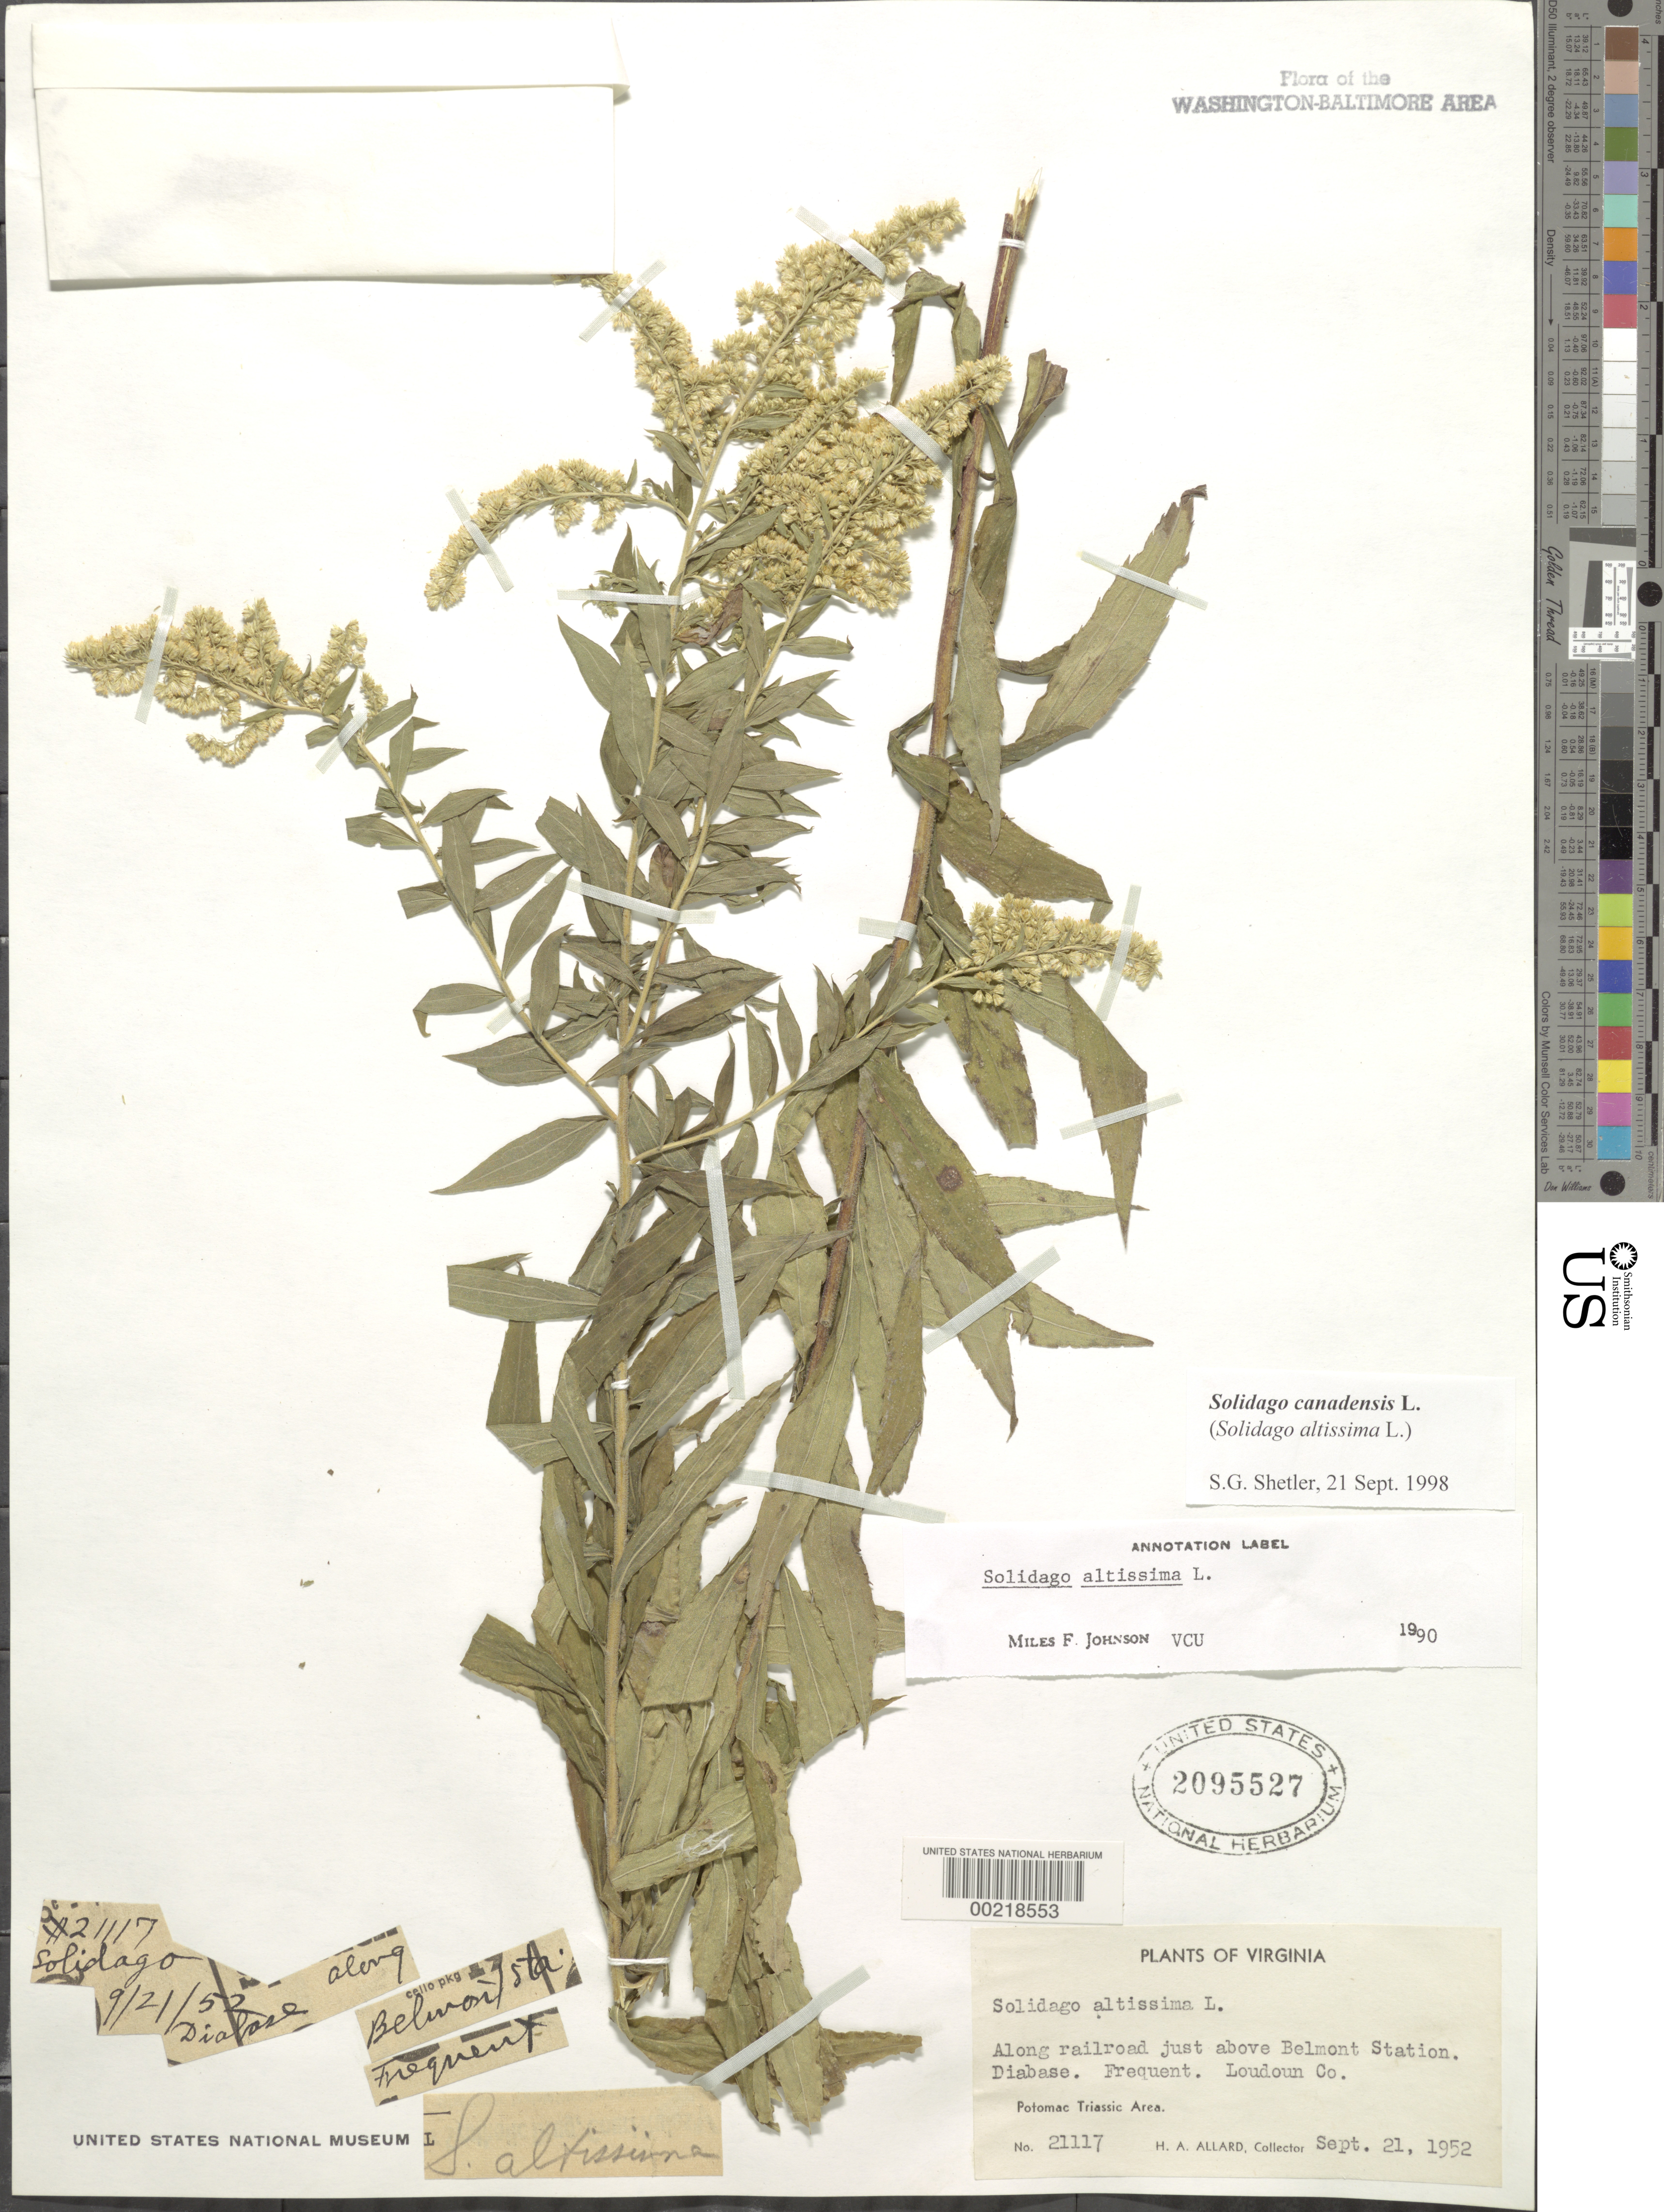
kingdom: Plantae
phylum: Tracheophyta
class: Magnoliopsida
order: Asterales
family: Asteraceae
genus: Solidago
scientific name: Solidago canadensis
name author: L.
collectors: H. A. Allard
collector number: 21117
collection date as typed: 21 Sep 1952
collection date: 1952-09-21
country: United States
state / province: Virginia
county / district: Loudoun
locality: Above Belmont Station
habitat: Railroad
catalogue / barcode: US 2095527